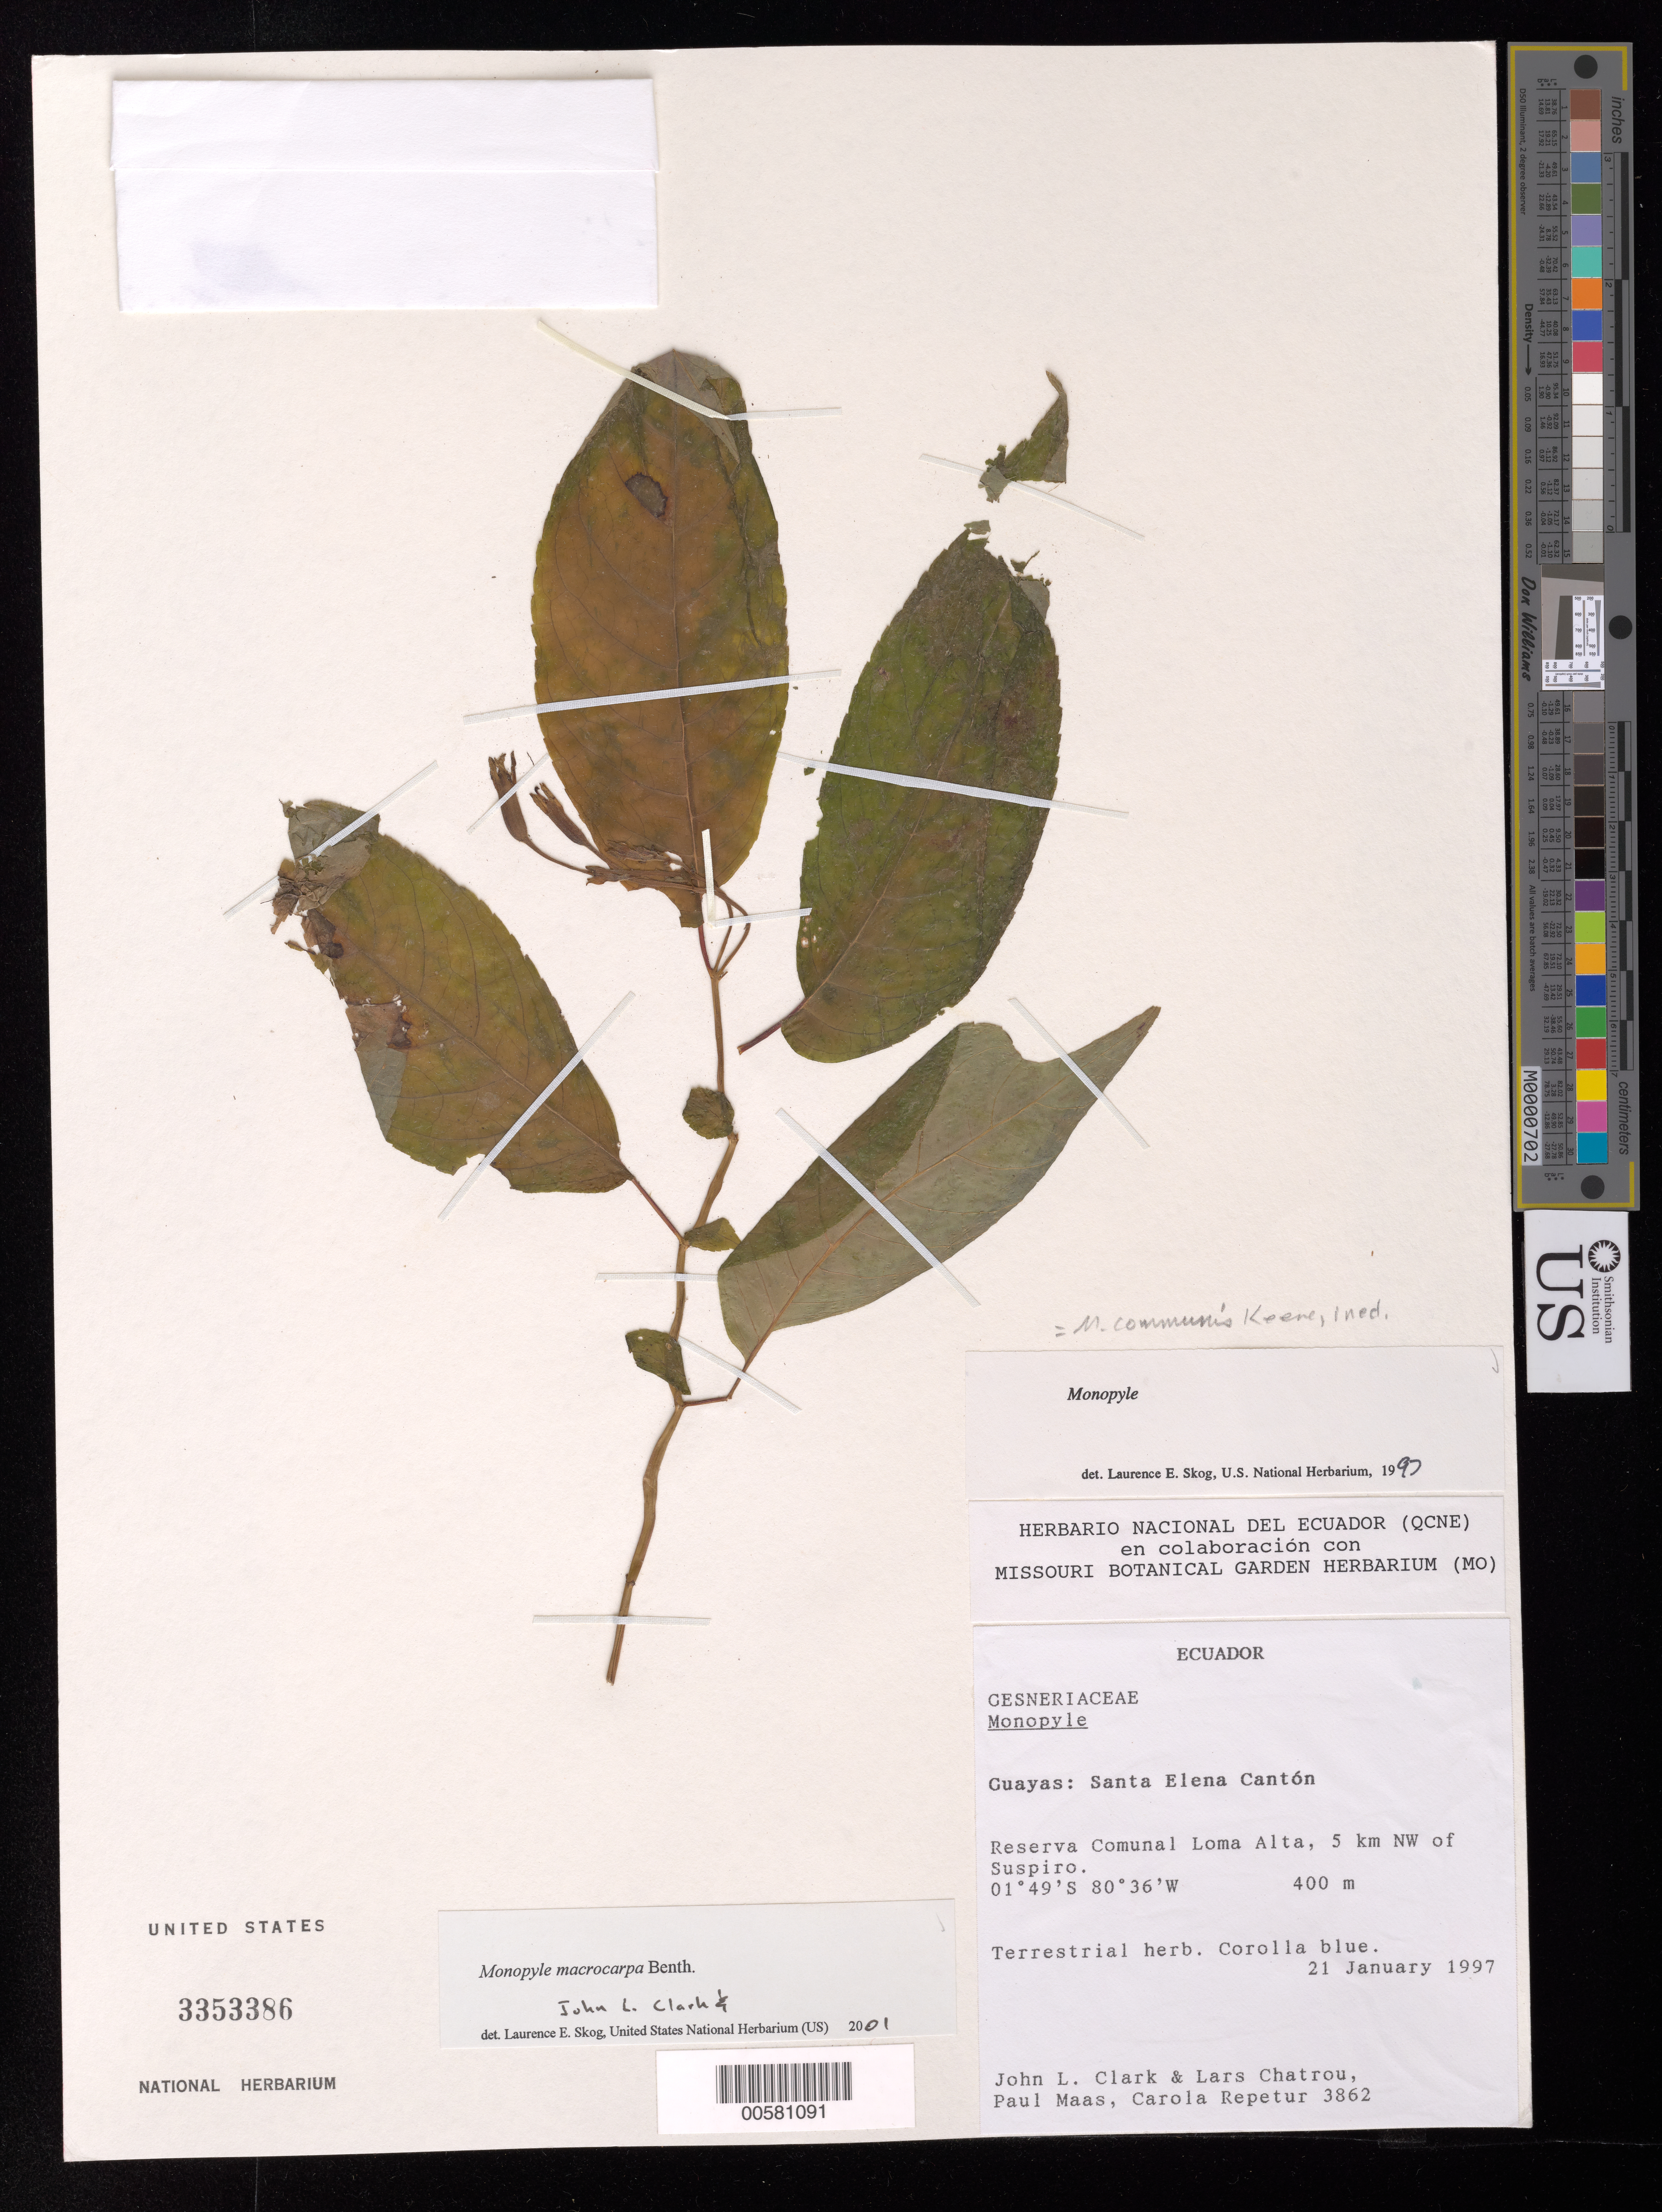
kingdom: Plantae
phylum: Tracheophyta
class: Magnoliopsida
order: Lamiales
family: Gesneriaceae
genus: Monopyle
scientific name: Monopyle macrocarpa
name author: Benth.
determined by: Clark, J. L.; Skog, Laurence E.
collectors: J. L. Clark, L. W. Chatrou, P. Maas & C. Repetur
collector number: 3862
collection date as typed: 21 Jan 1997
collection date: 1997-01-21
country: Ecuador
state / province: Guayas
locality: Santa Elena Cantón. Reserva Comunal Loma Alta, 5 km NW of Suspiro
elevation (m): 400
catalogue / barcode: US 3353386